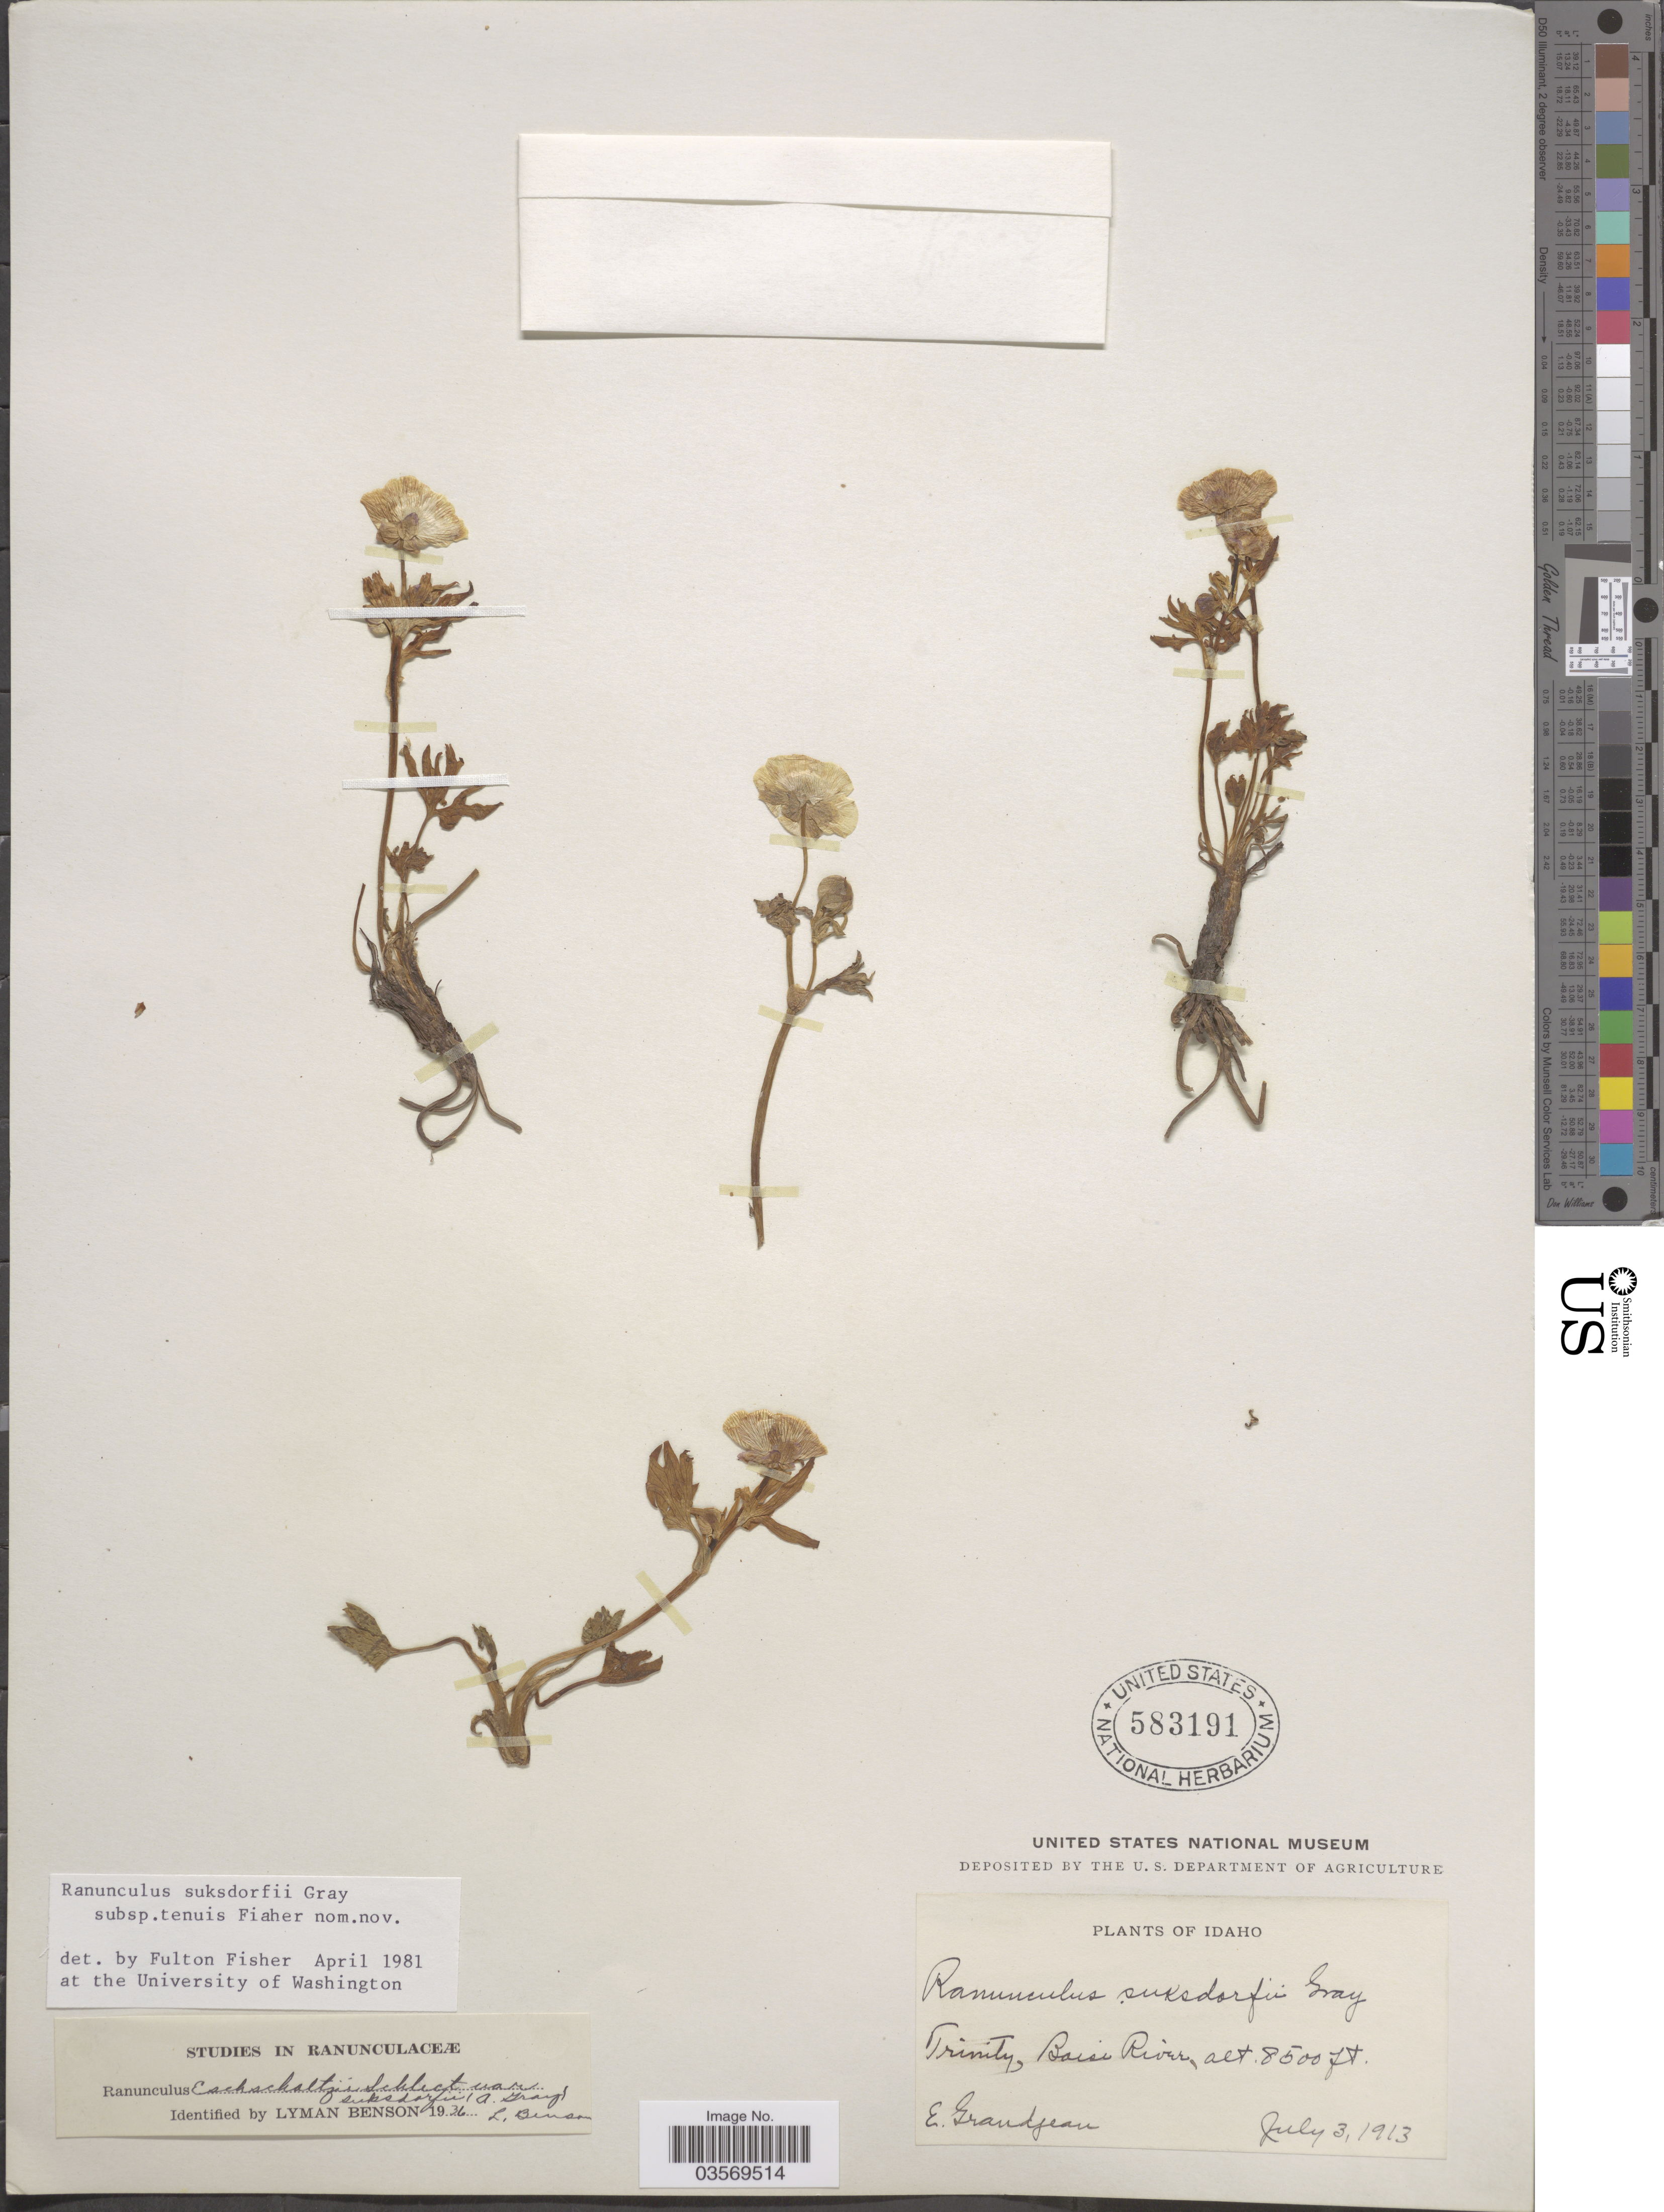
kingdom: Plantae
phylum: Tracheophyta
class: Magnoliopsida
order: Ranunculales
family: Ranunculaceae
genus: Ranunculus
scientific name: Ranunculus suksdorfii subsp. tenuis F.J.F. Fisher, nom. nov. ined.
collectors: E. Grandjean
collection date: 1913-07-03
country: United States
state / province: Idaho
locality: Trinity, Boisi River.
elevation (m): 2591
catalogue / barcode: US 583191